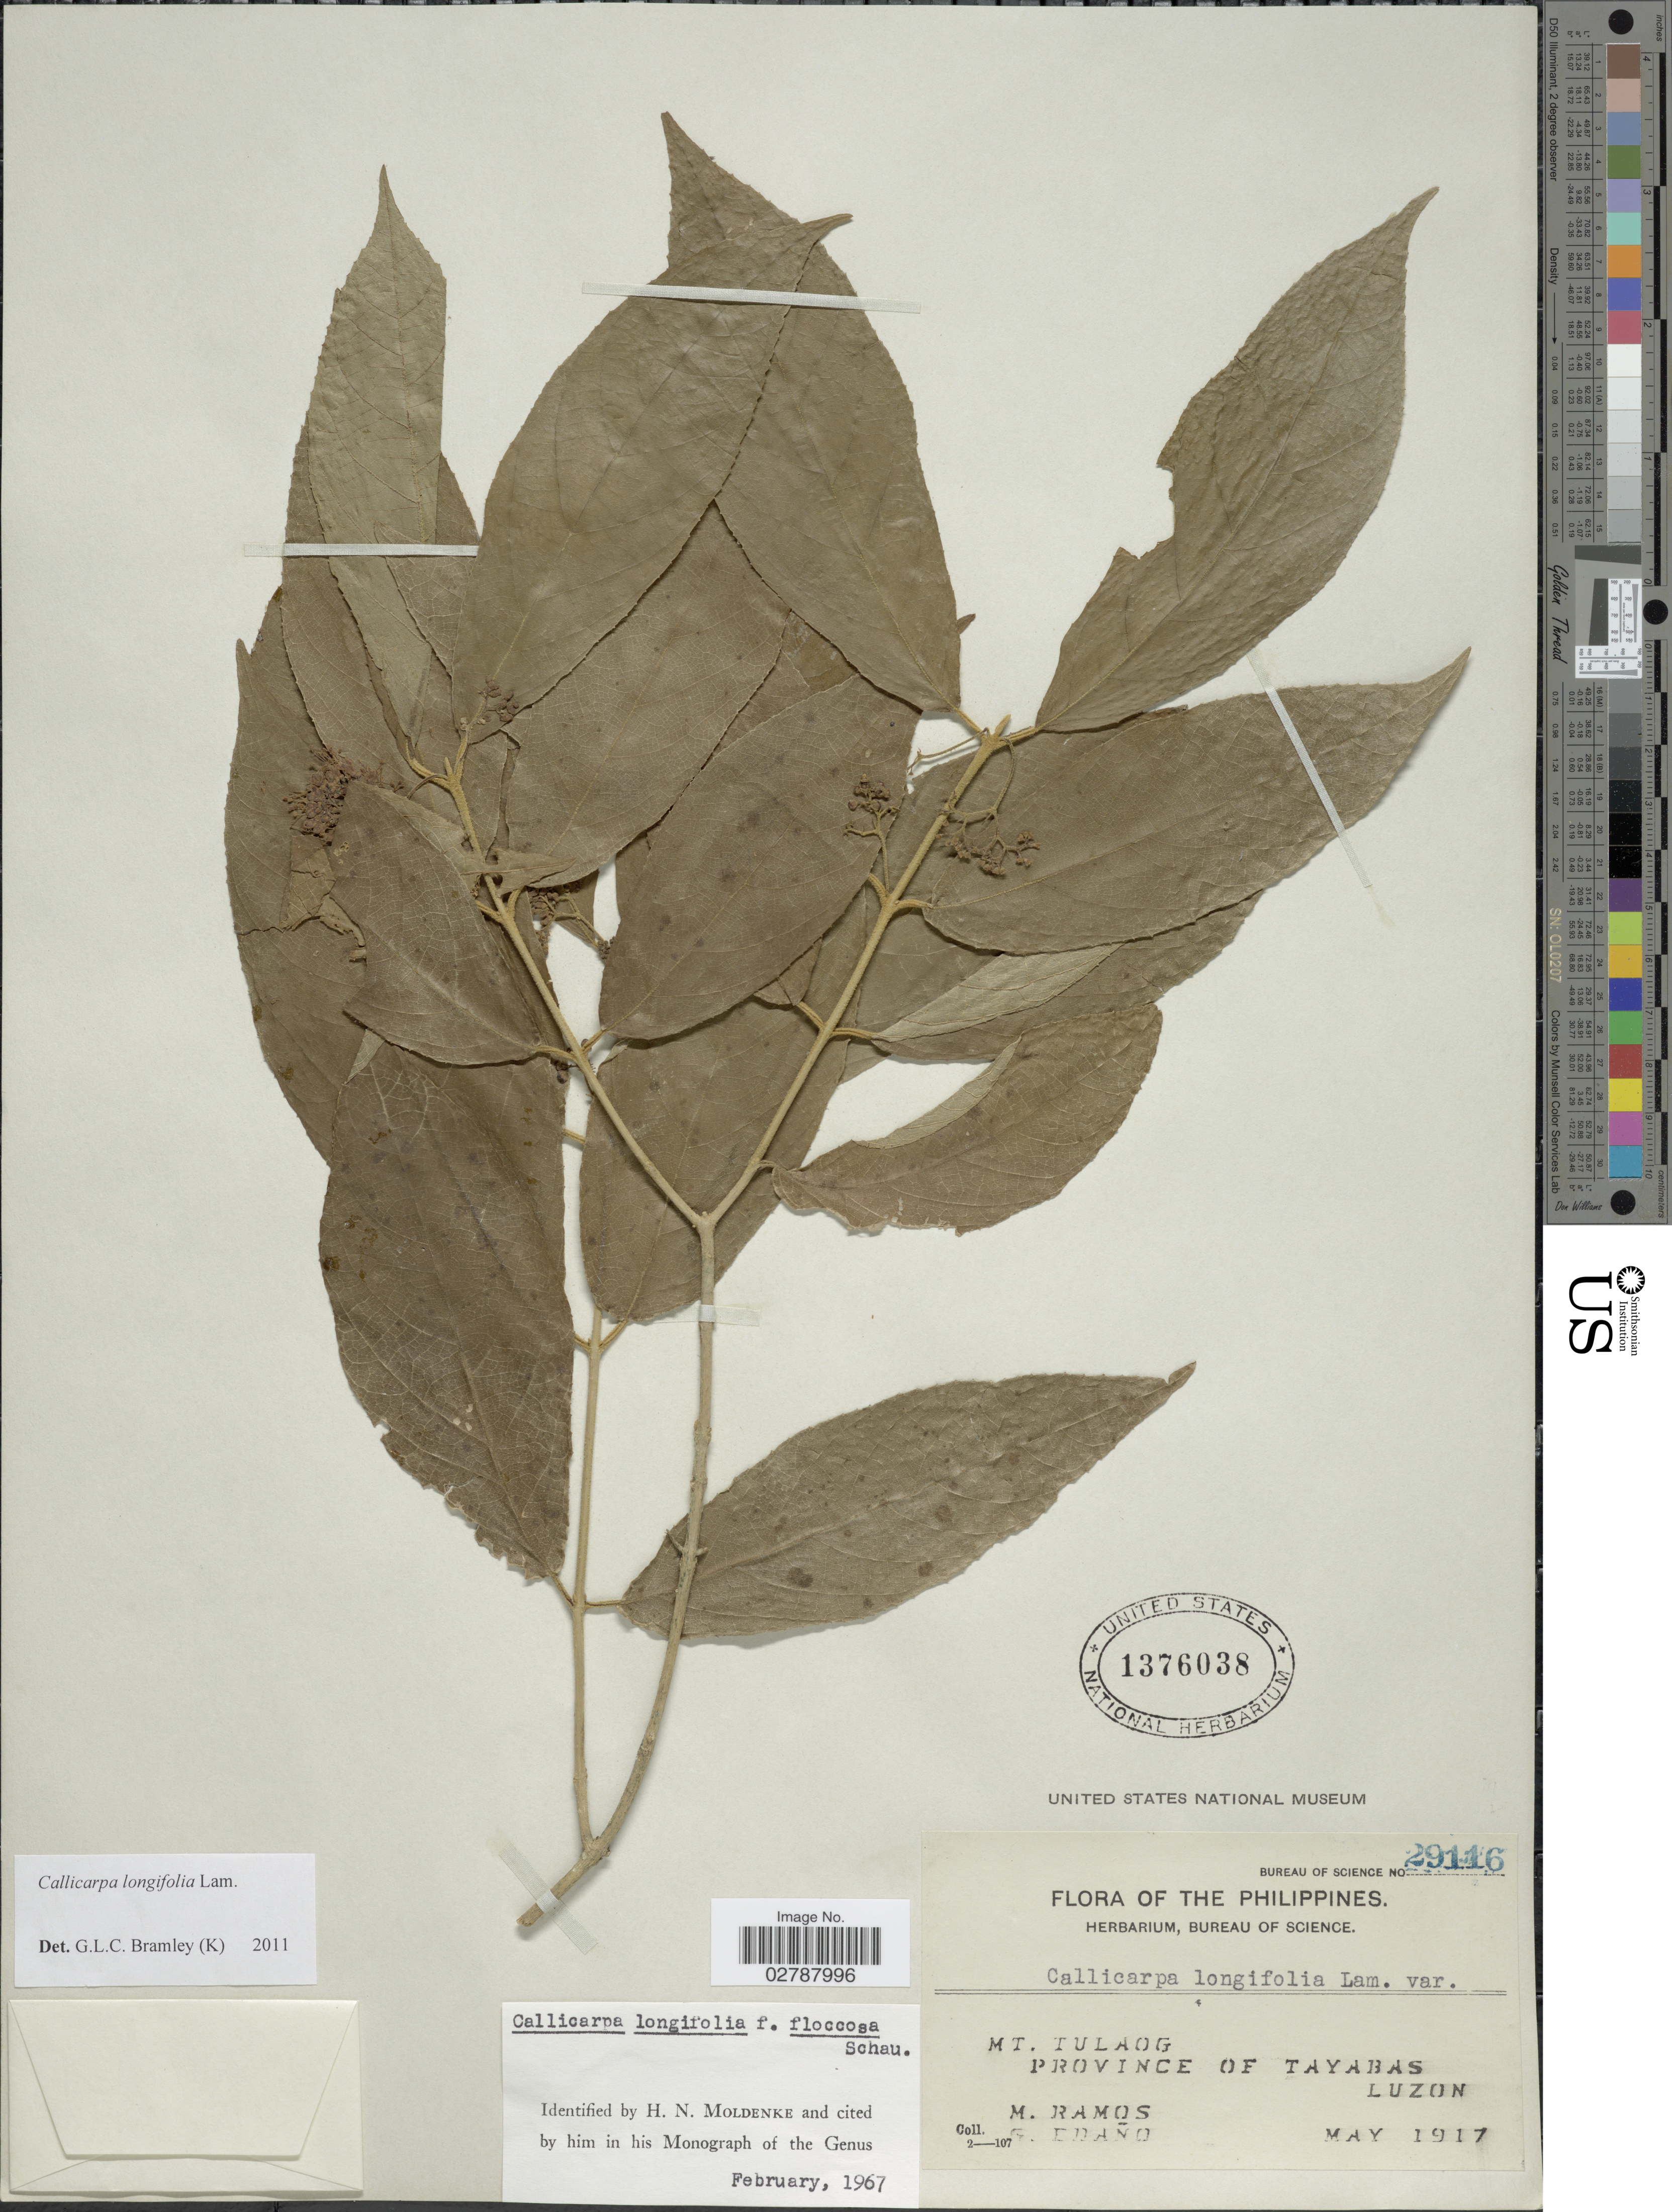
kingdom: Plantae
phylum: Tracheophyta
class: Magnoliopsida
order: Lamiales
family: Lamiaceae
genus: Callicarpa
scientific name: Callicarpa longifolia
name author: Lam.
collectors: M. Ramos & G. Edaño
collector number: Bureau of Science29116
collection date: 1917-05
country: Philippines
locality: Mt. Tulaog, Province of Tayabas, Luzon.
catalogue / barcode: US 1376038